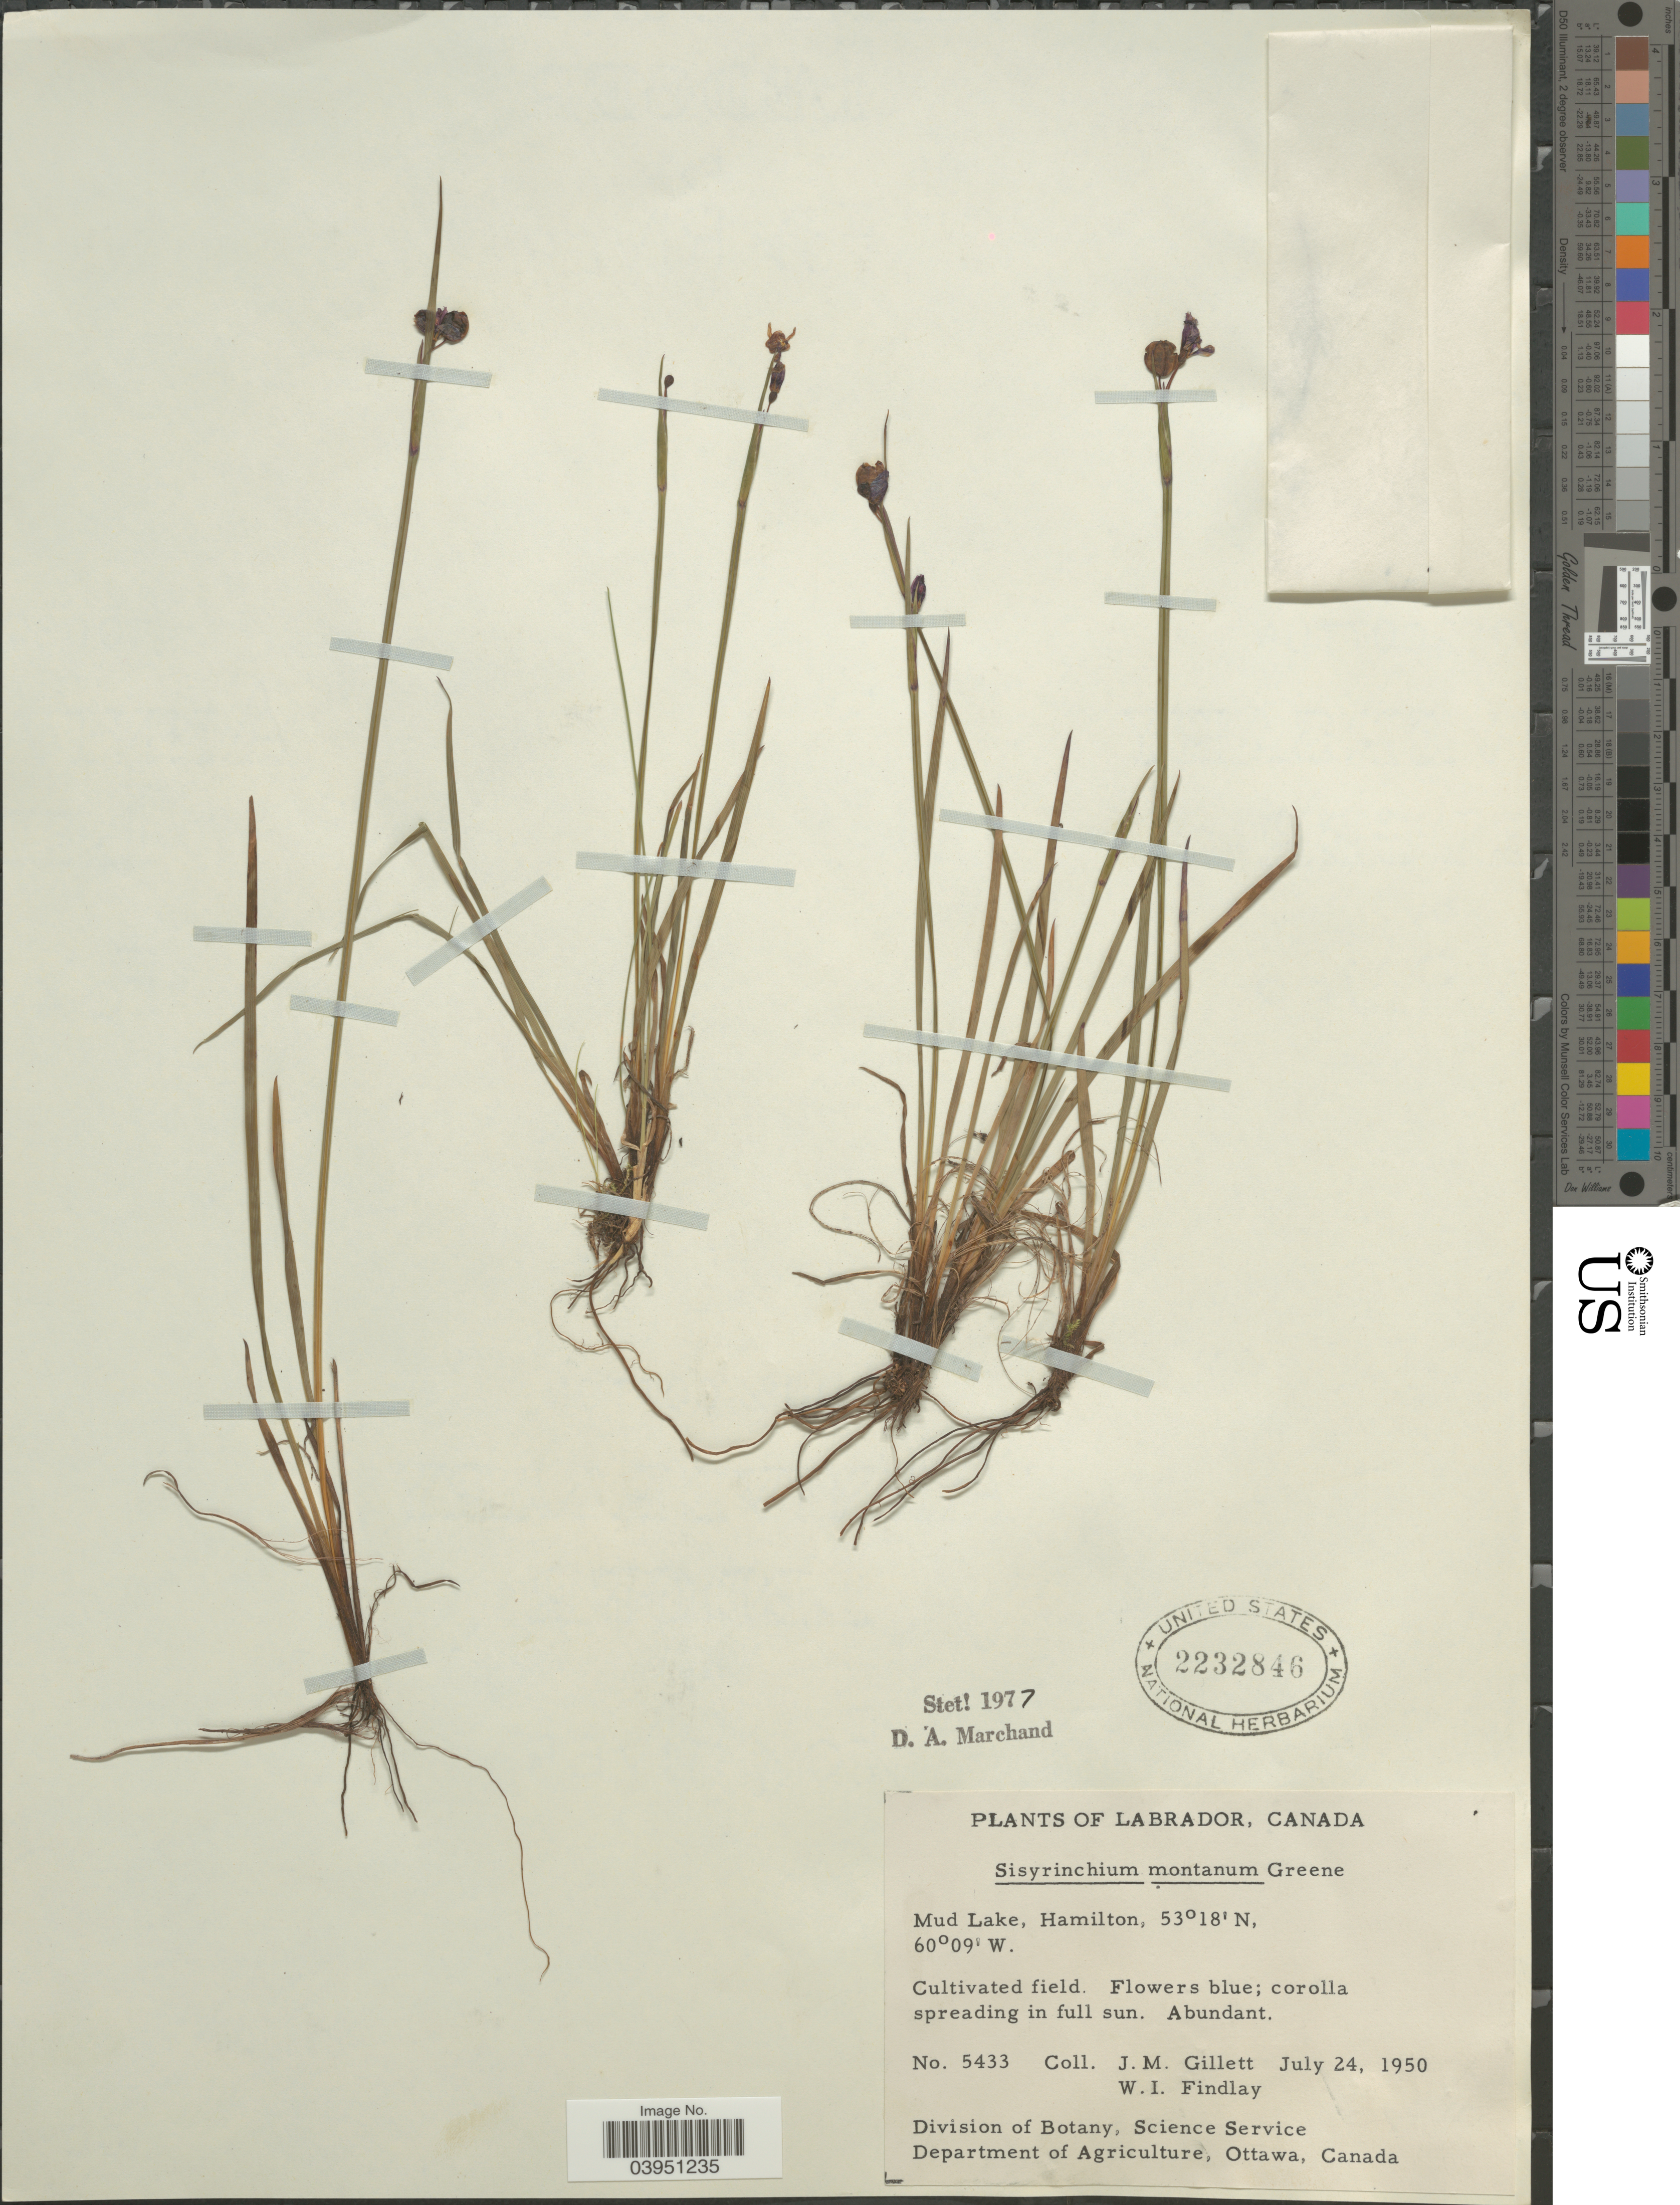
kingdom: Plantae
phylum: Tracheophyta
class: Liliopsida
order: Asparagales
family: Iridaceae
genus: Sisyrinchium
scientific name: Sisyrinchium montanum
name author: Greene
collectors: J. M. Gillett & W. Findlay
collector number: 5433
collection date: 1950-07-24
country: Canada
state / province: Newfoundland and Labrador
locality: Labrador. Mud Lake, Hamilton.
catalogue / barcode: US 2232846